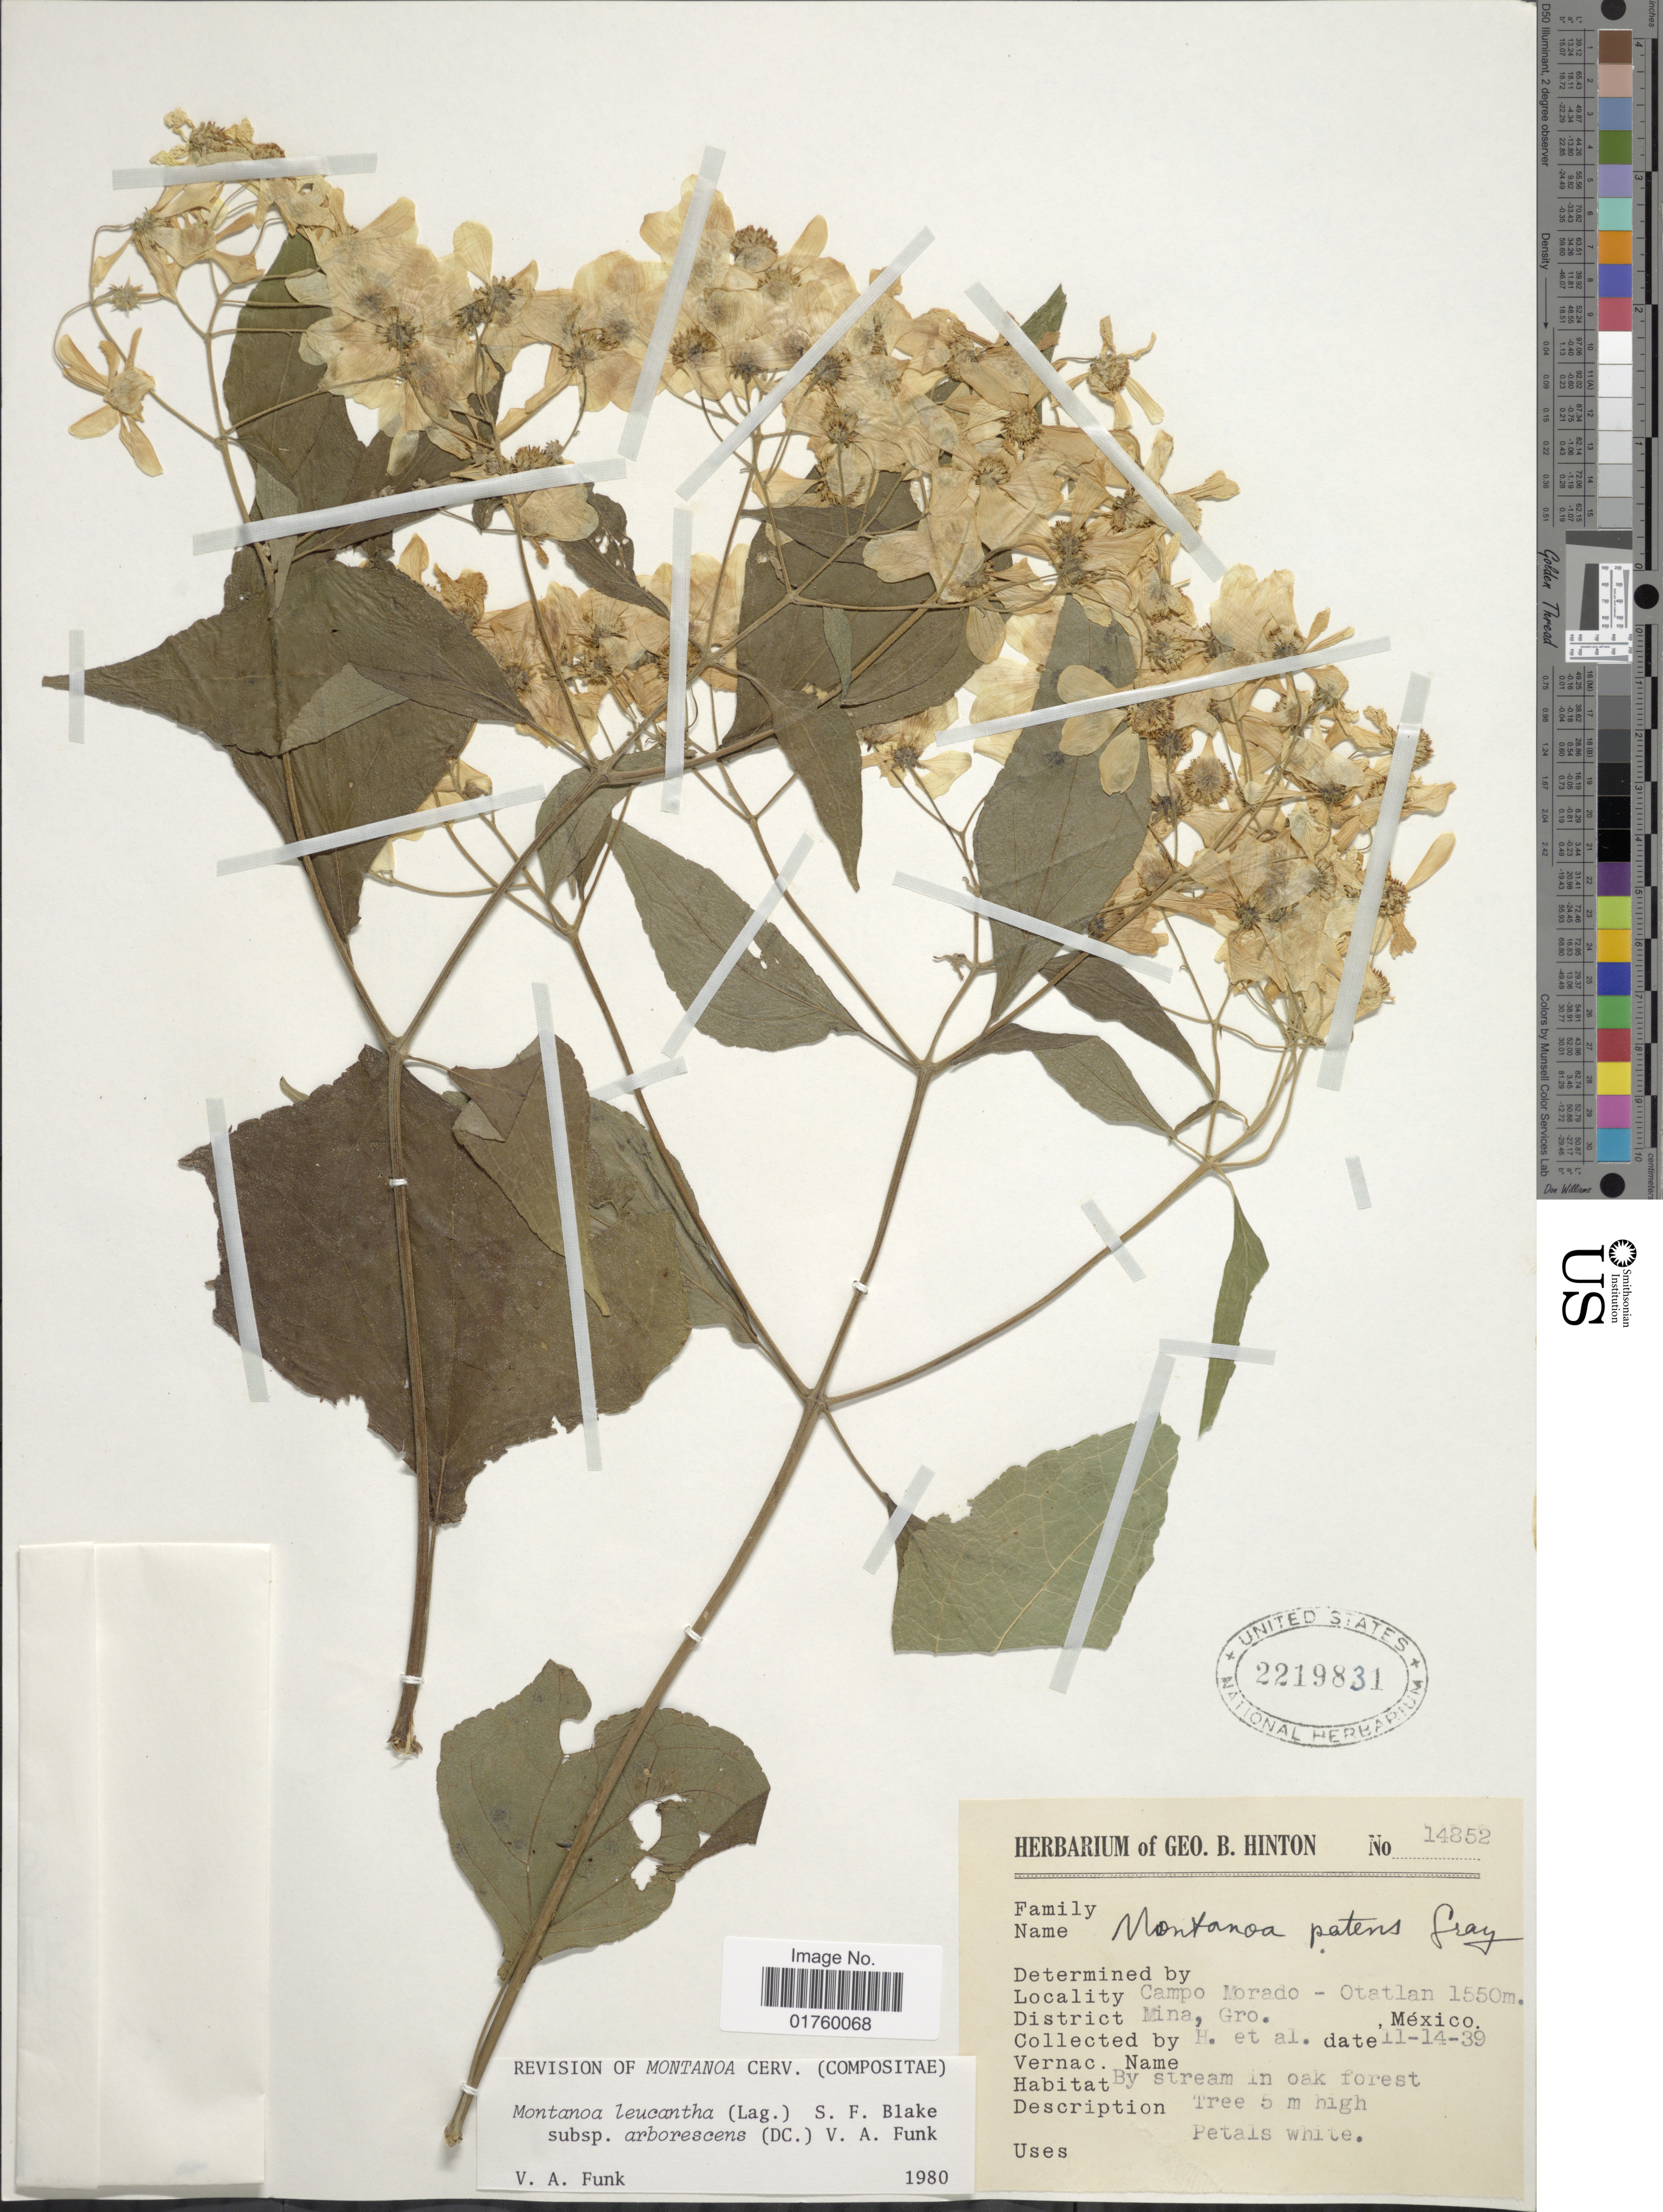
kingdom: Plantae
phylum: Tracheophyta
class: Magnoliopsida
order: Asterales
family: Asteraceae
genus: Montanoa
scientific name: Montanoa leucantha subsp. arborescens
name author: (DC.) V.A. Funk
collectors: G. B. Hinton & et al.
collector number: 14852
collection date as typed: Transcribed d/m/y: 14/11/39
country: Mexico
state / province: Guerrero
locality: Campo Morado-Otatlan, District Mina.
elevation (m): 1550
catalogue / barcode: US 2219831